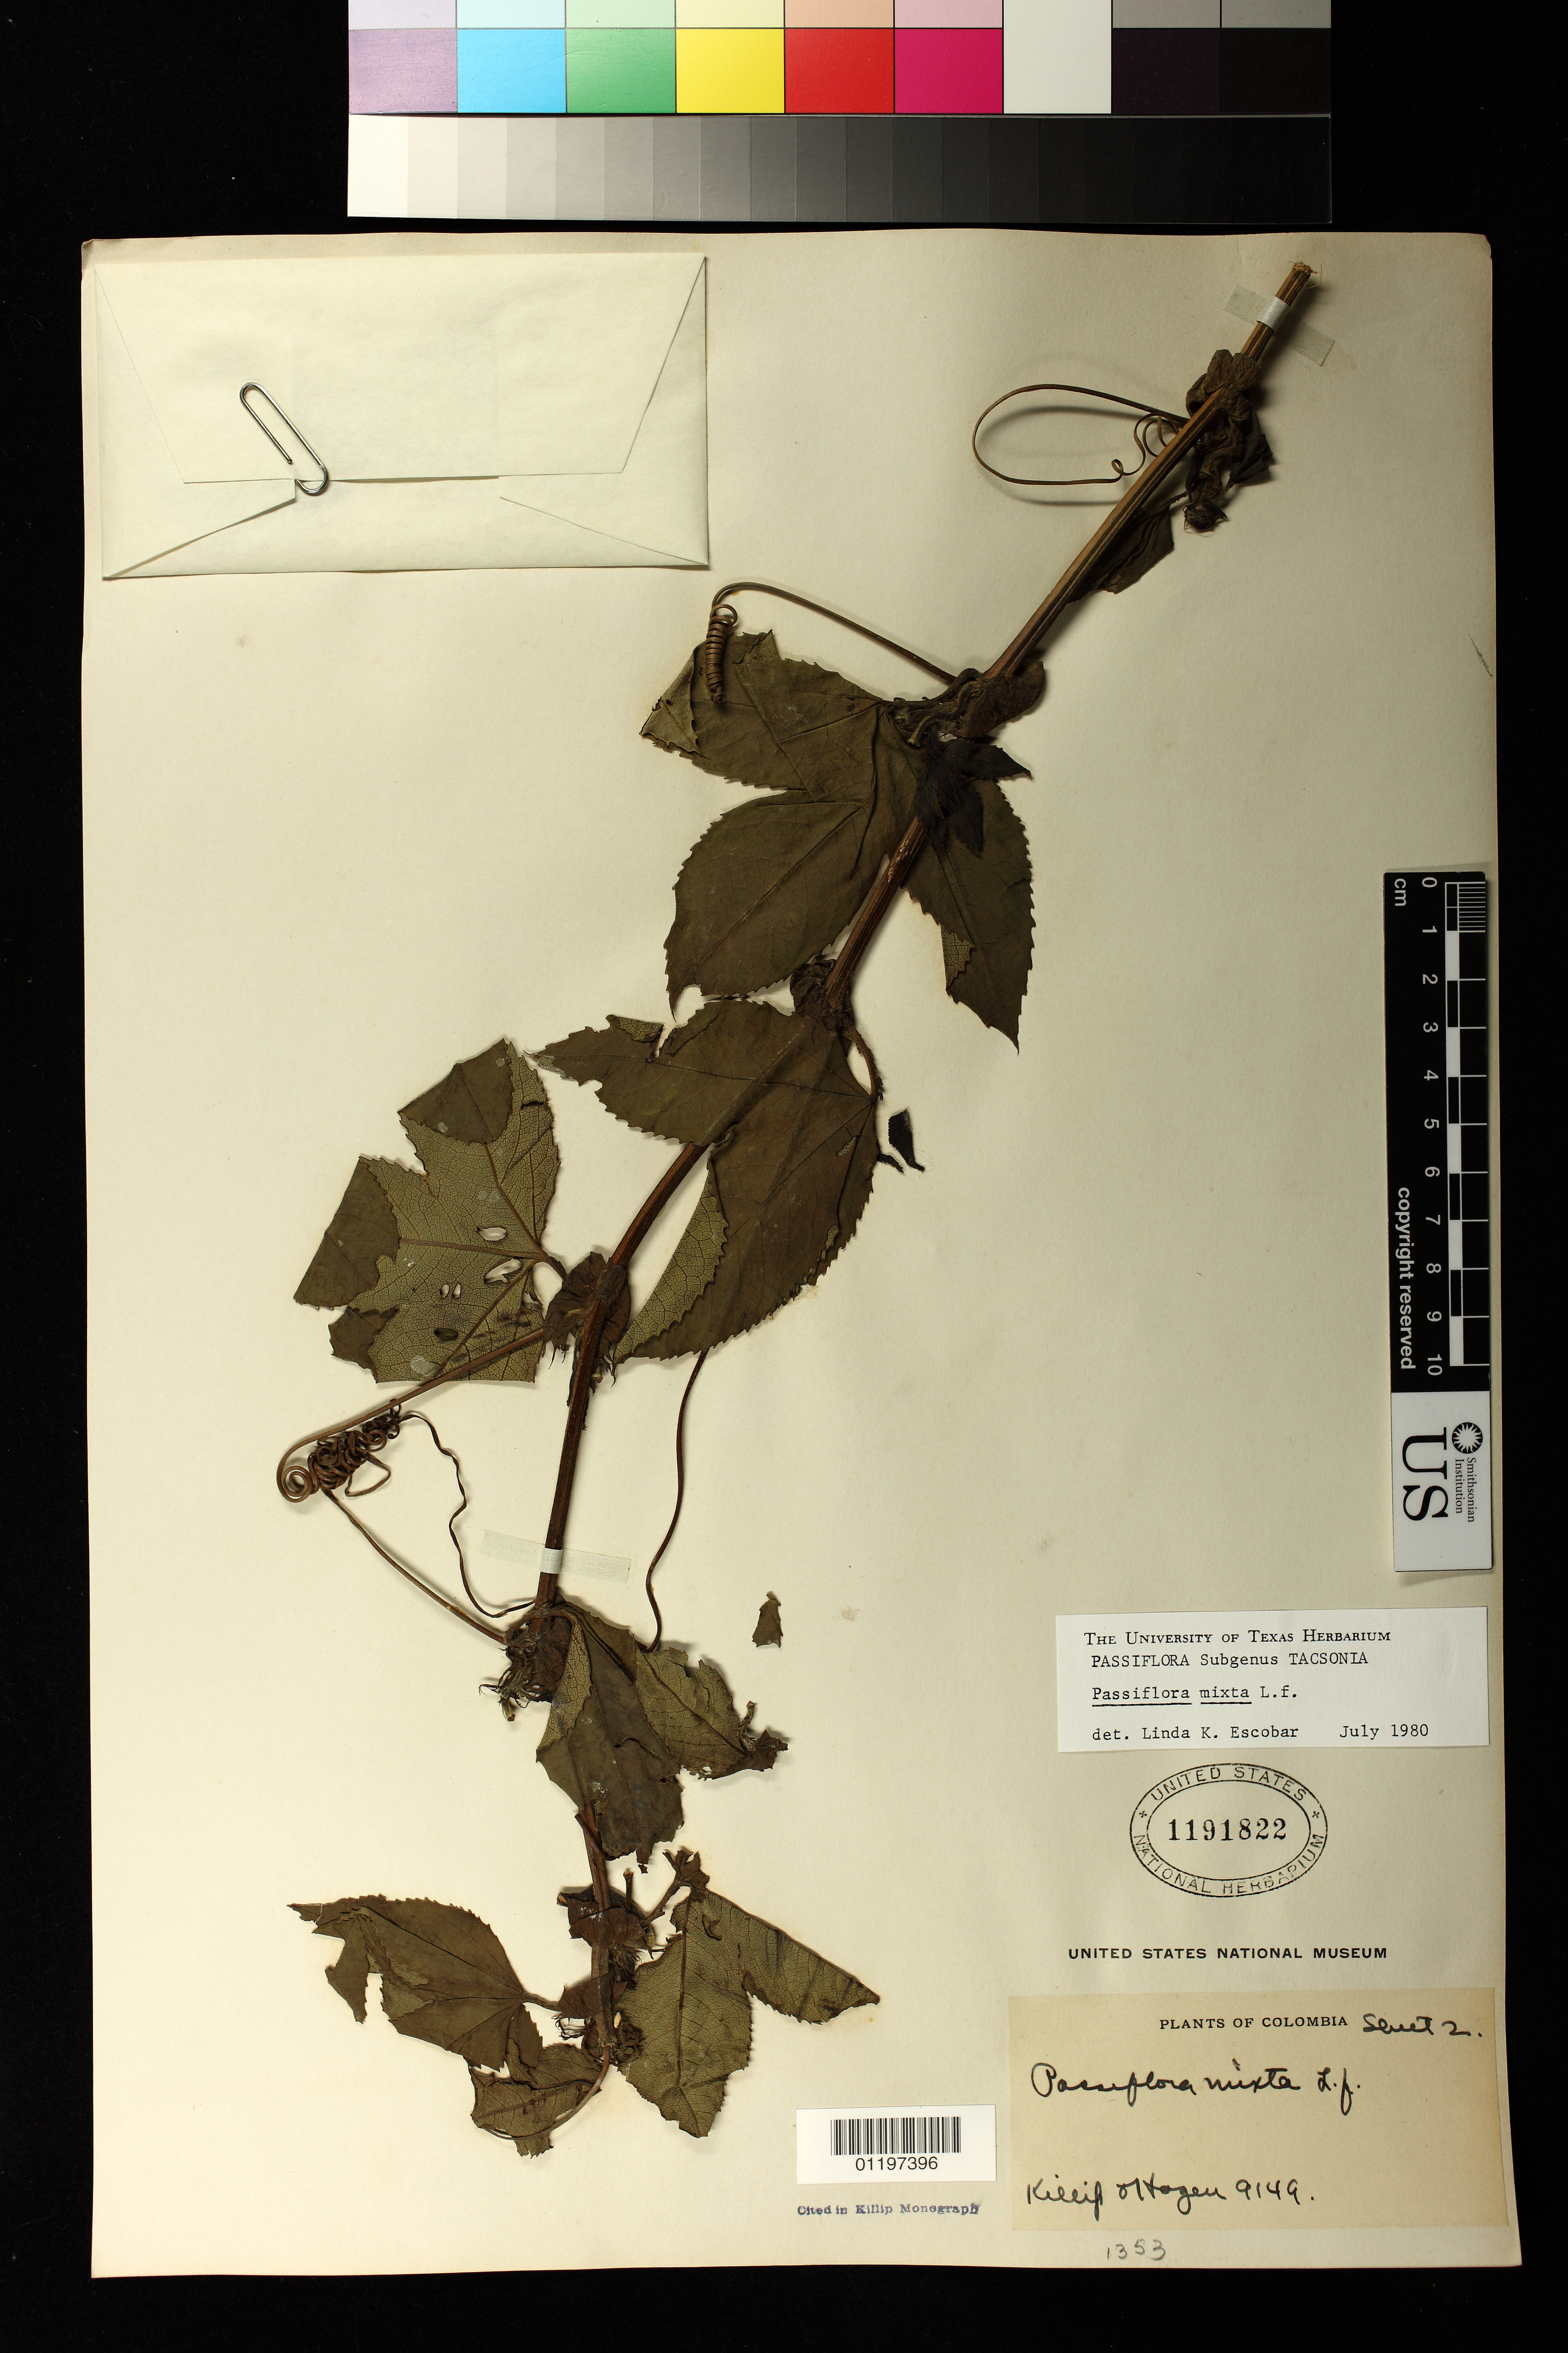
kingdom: Plantae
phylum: Tracheophyta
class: Magnoliopsida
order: Malpighiales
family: Passifloraceae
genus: Passiflora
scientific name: Passiflora mixta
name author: L. f.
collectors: E. P. Killip & T. E. Hazen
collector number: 9149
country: Colombia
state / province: Caldas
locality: Rio Santa Rita, Salento.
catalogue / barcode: US 1191822